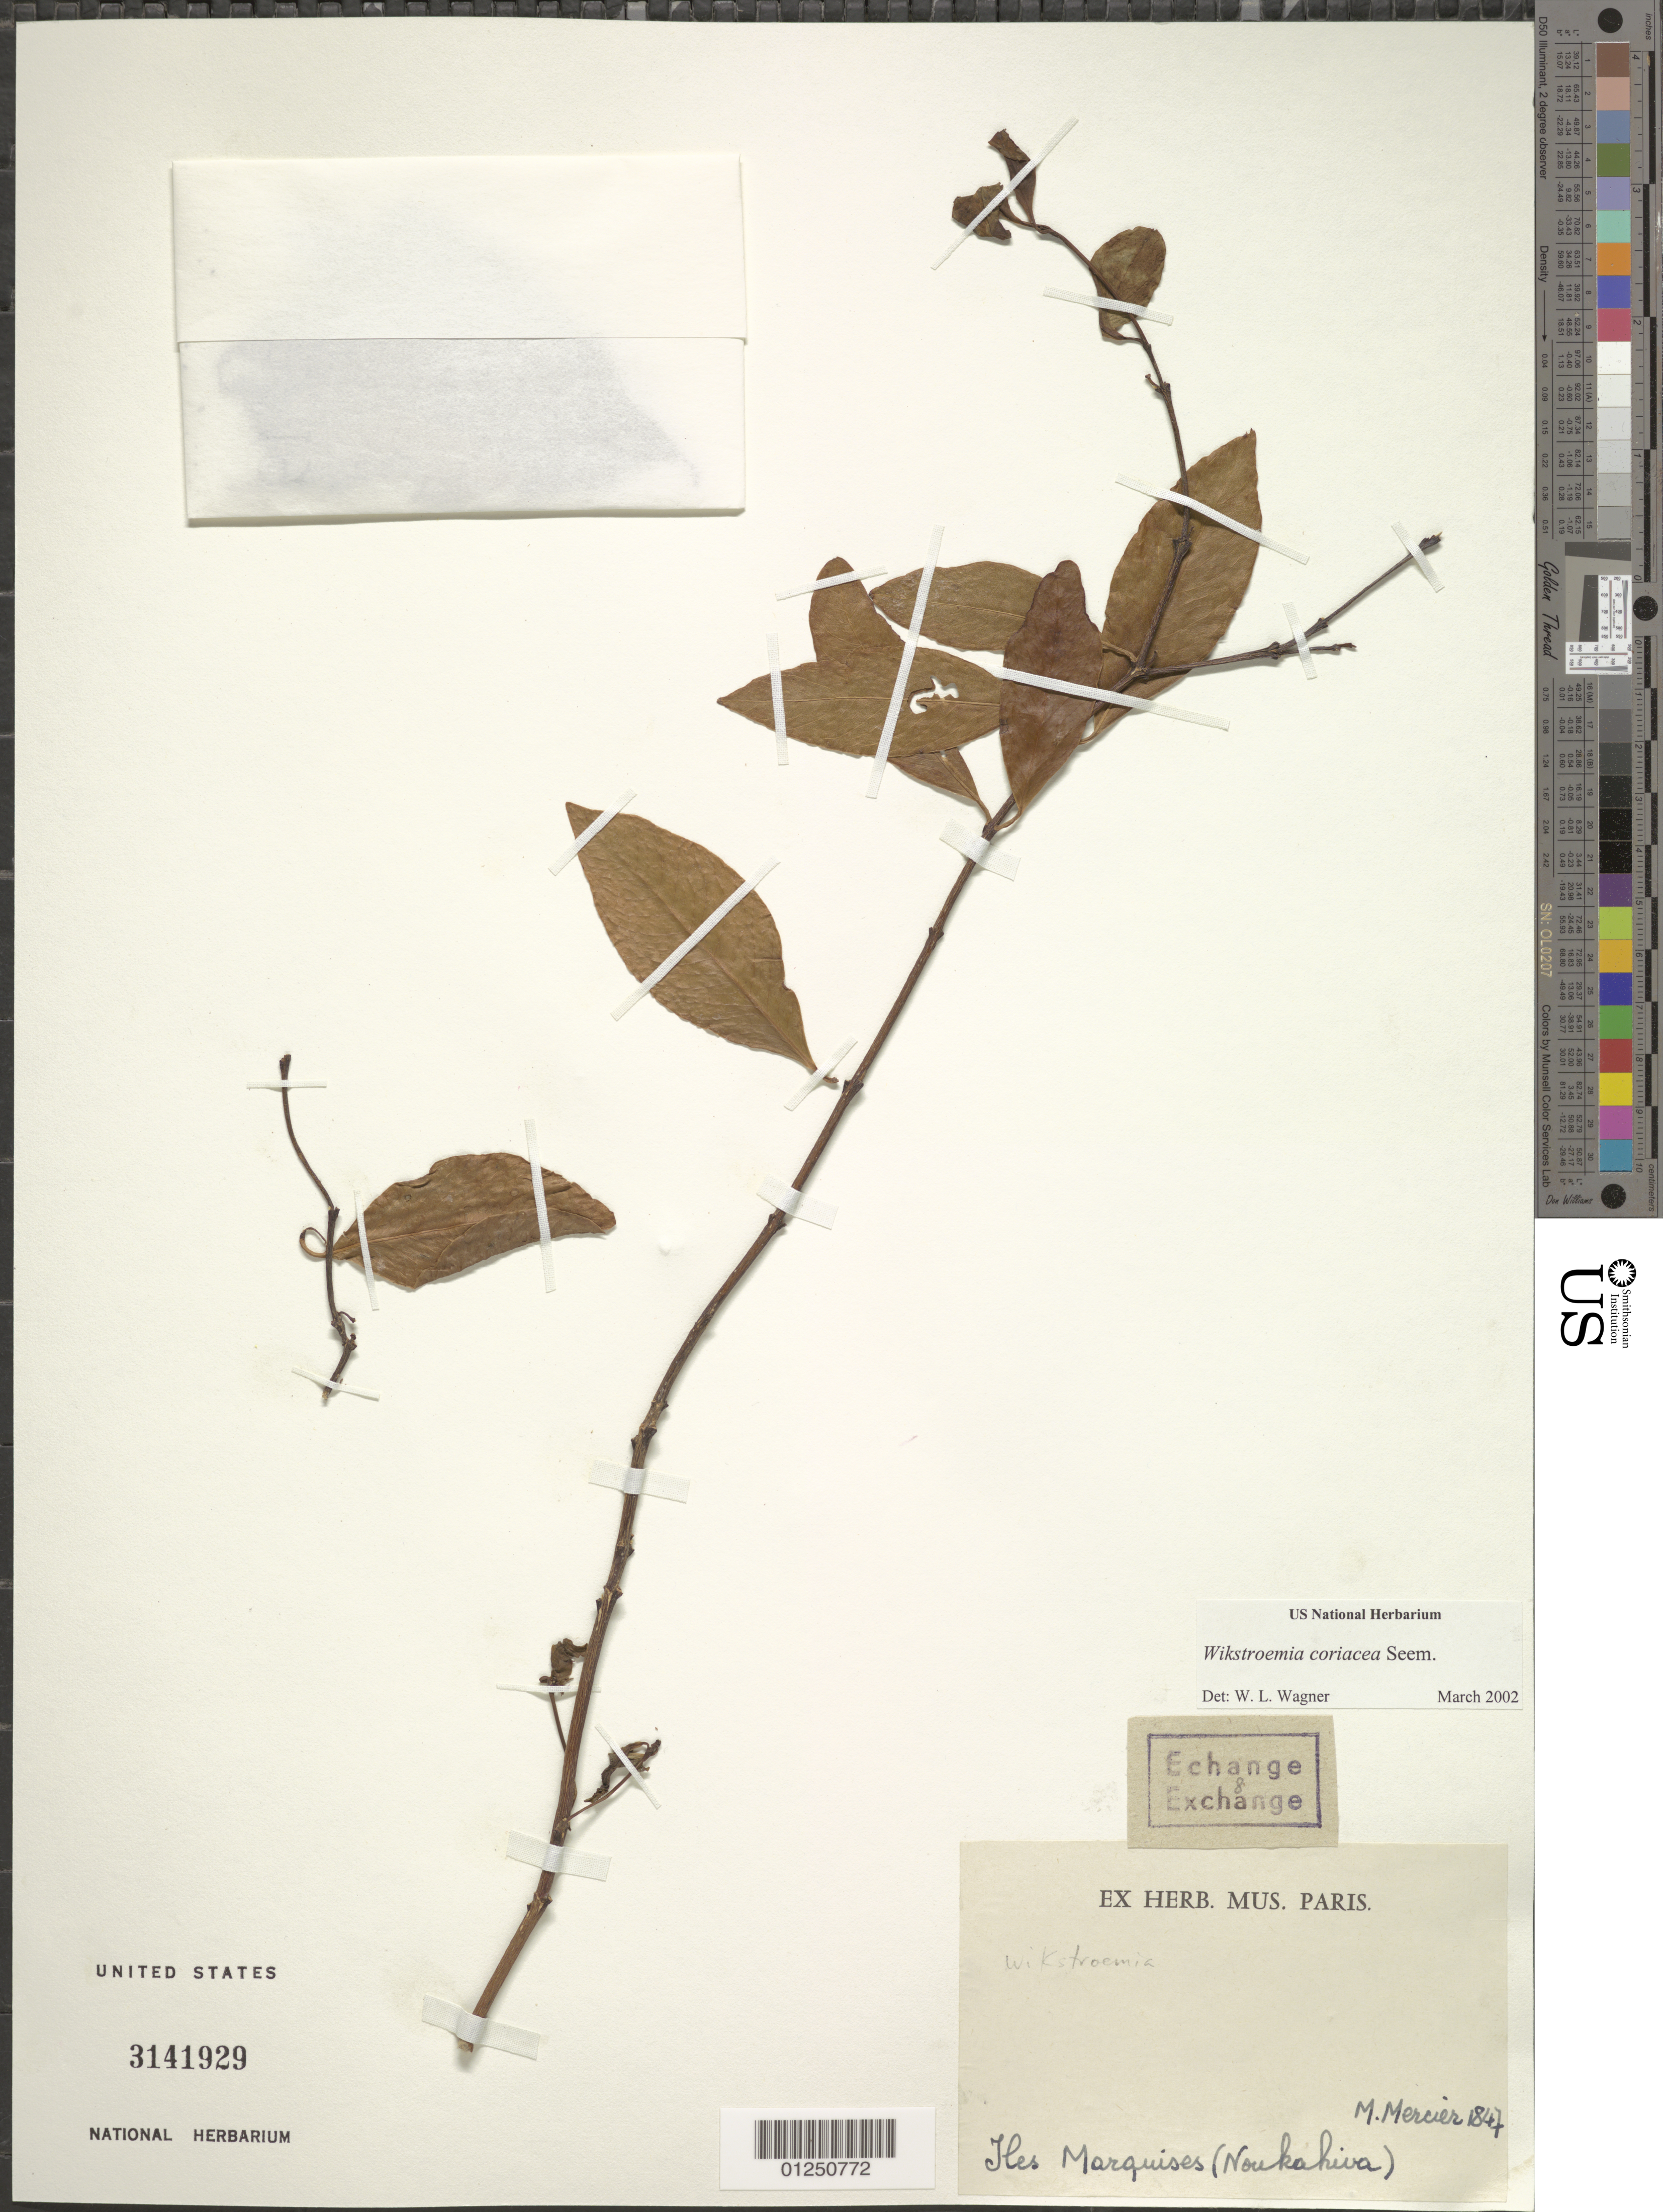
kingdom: Plantae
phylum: Tracheophyta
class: Magnoliopsida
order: Malvales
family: Thymelaeaceae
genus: Wikstroemia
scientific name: Wikstroemia coriacea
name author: Seem.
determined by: Wagner, W. L., (BOT), Smithsonian Institution - National Museum of Natural History (UNITED STATES)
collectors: M. Mercier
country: French Polynesia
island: Nuku Hiva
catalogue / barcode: US 3141929